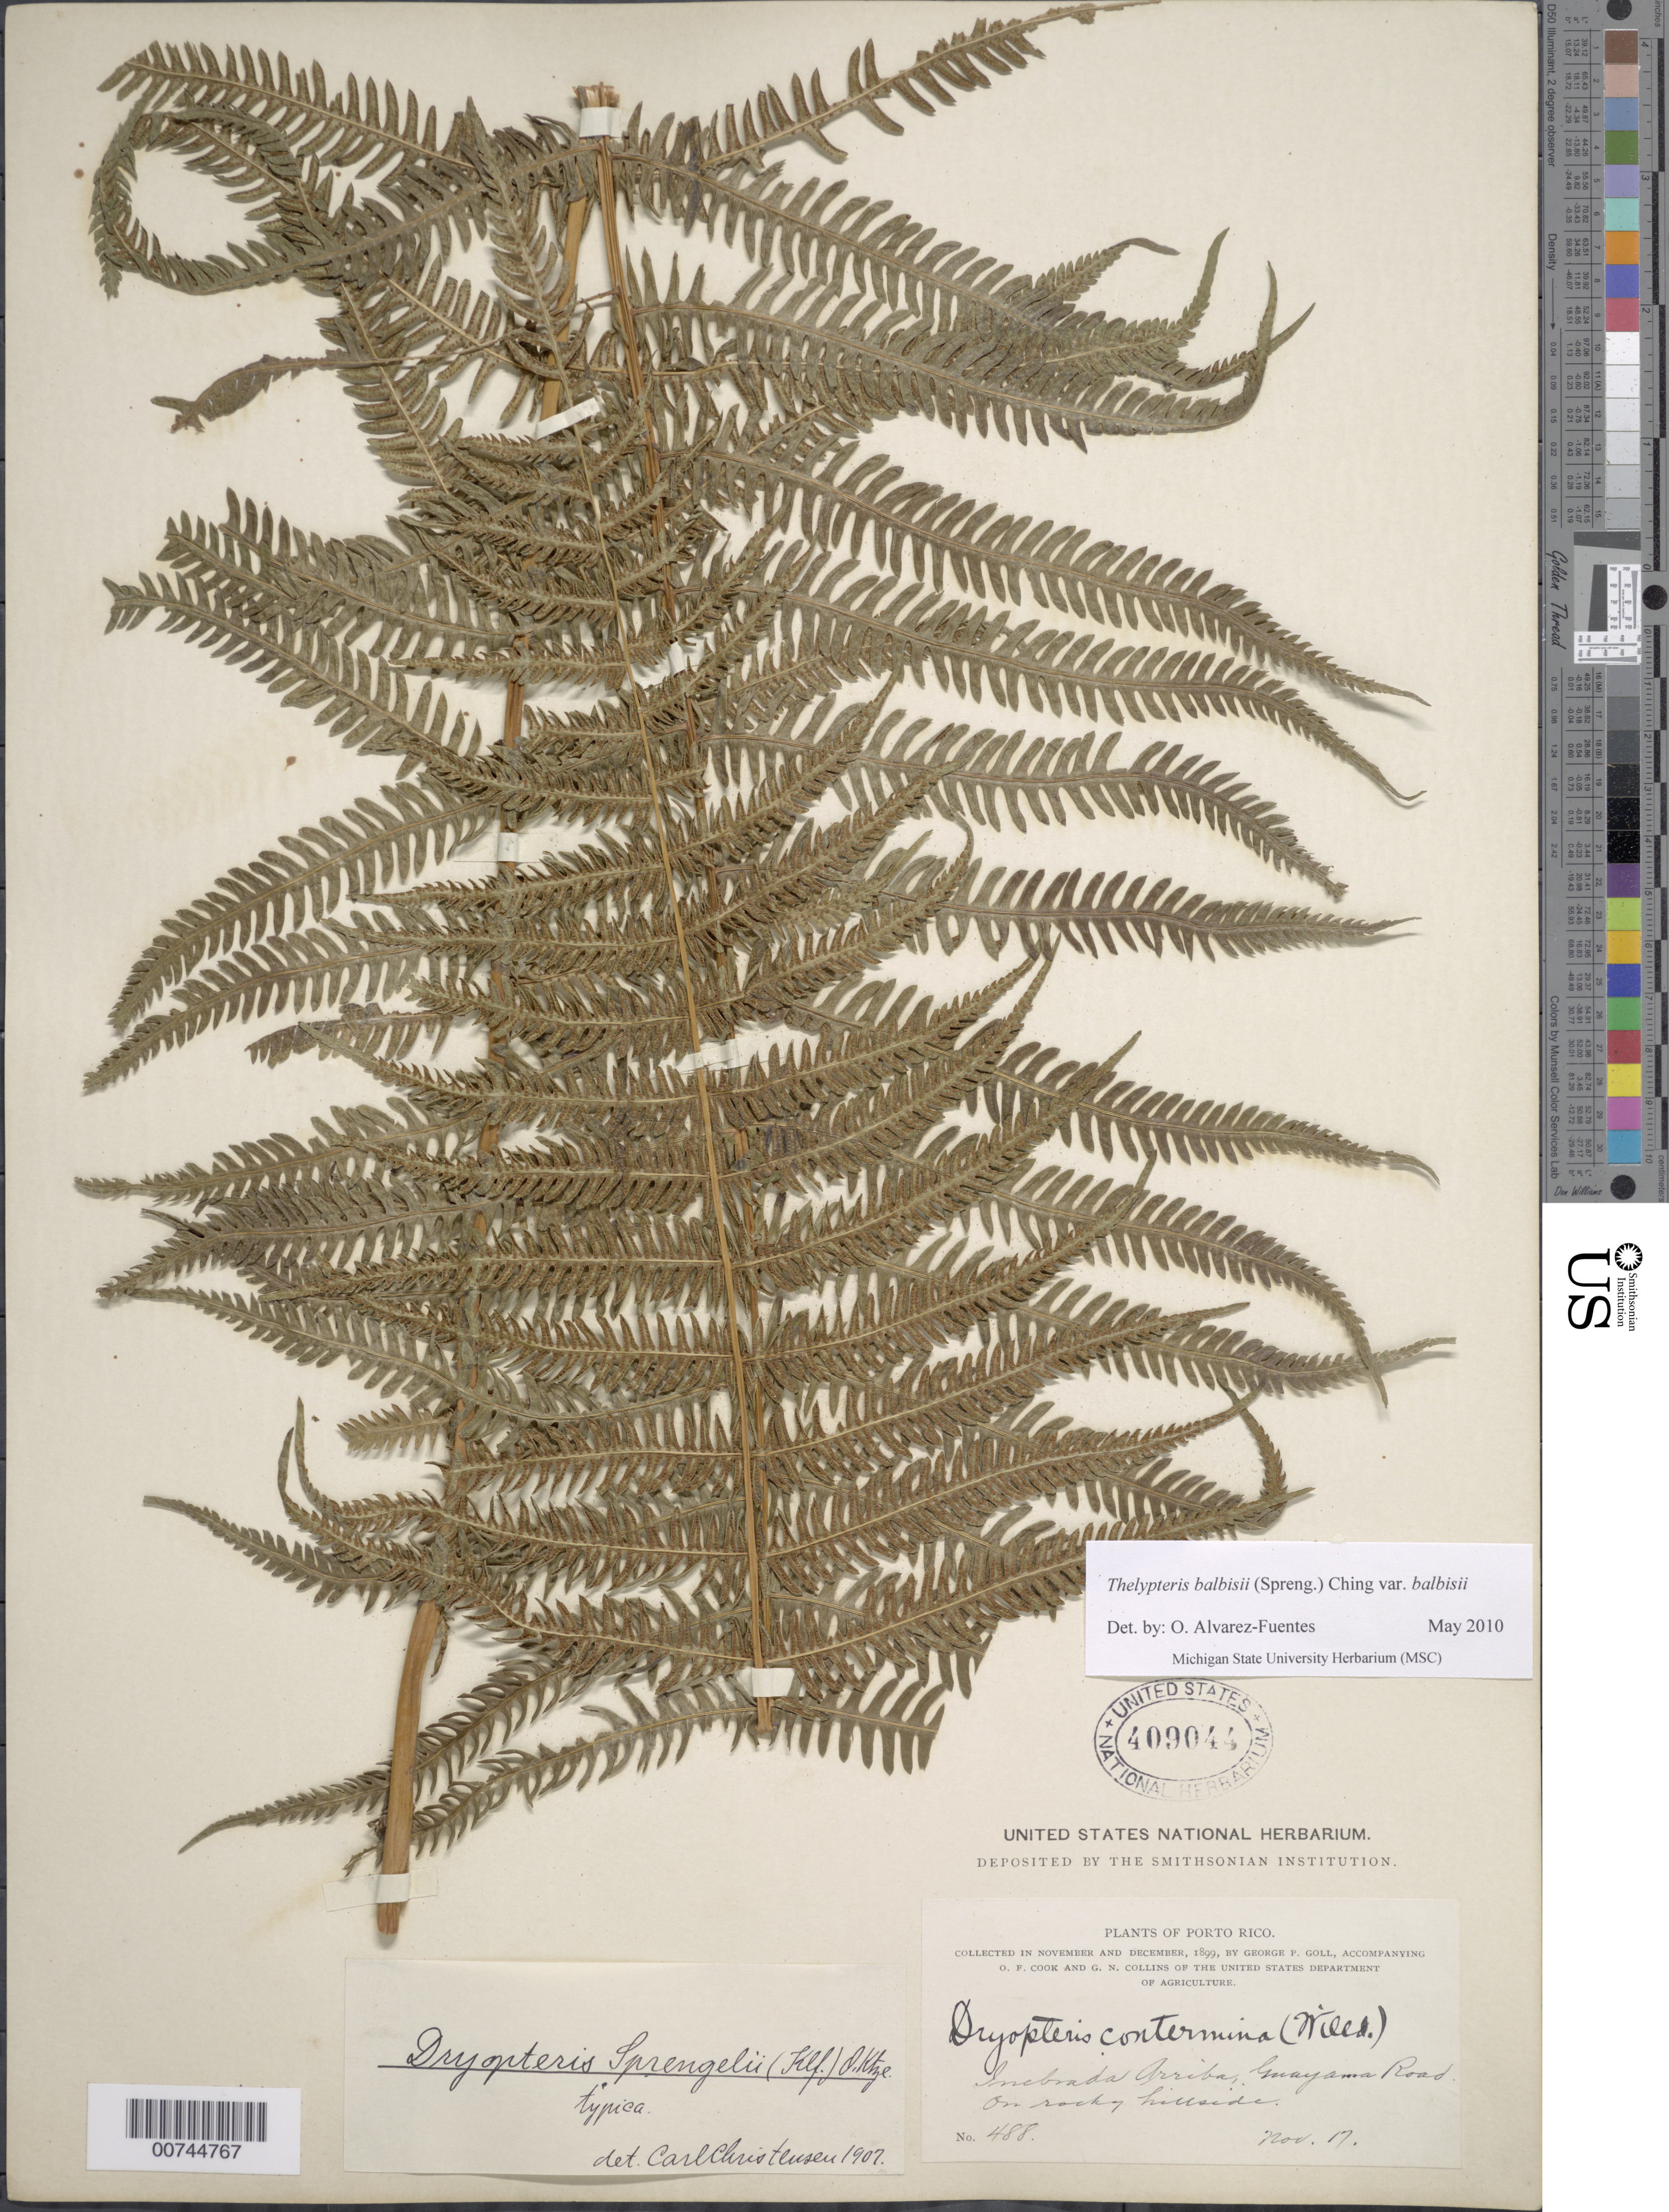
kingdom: Plantae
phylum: Tracheophyta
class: Polypodiopsida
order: Polypodiales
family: Thelypteridaceae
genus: Amauropelta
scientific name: Amauropelta balbisii (Spreng.) comb. nov., ined. 2015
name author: (Spreng.)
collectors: G. Goll, O. F. Cook & G. N. Collins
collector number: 488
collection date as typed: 17 Nov 1899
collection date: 1899-11-17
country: Puerto Rico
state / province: Guayama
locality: Quebrada Arriba, Guayama Road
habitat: On rocky hillside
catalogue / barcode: US 409044